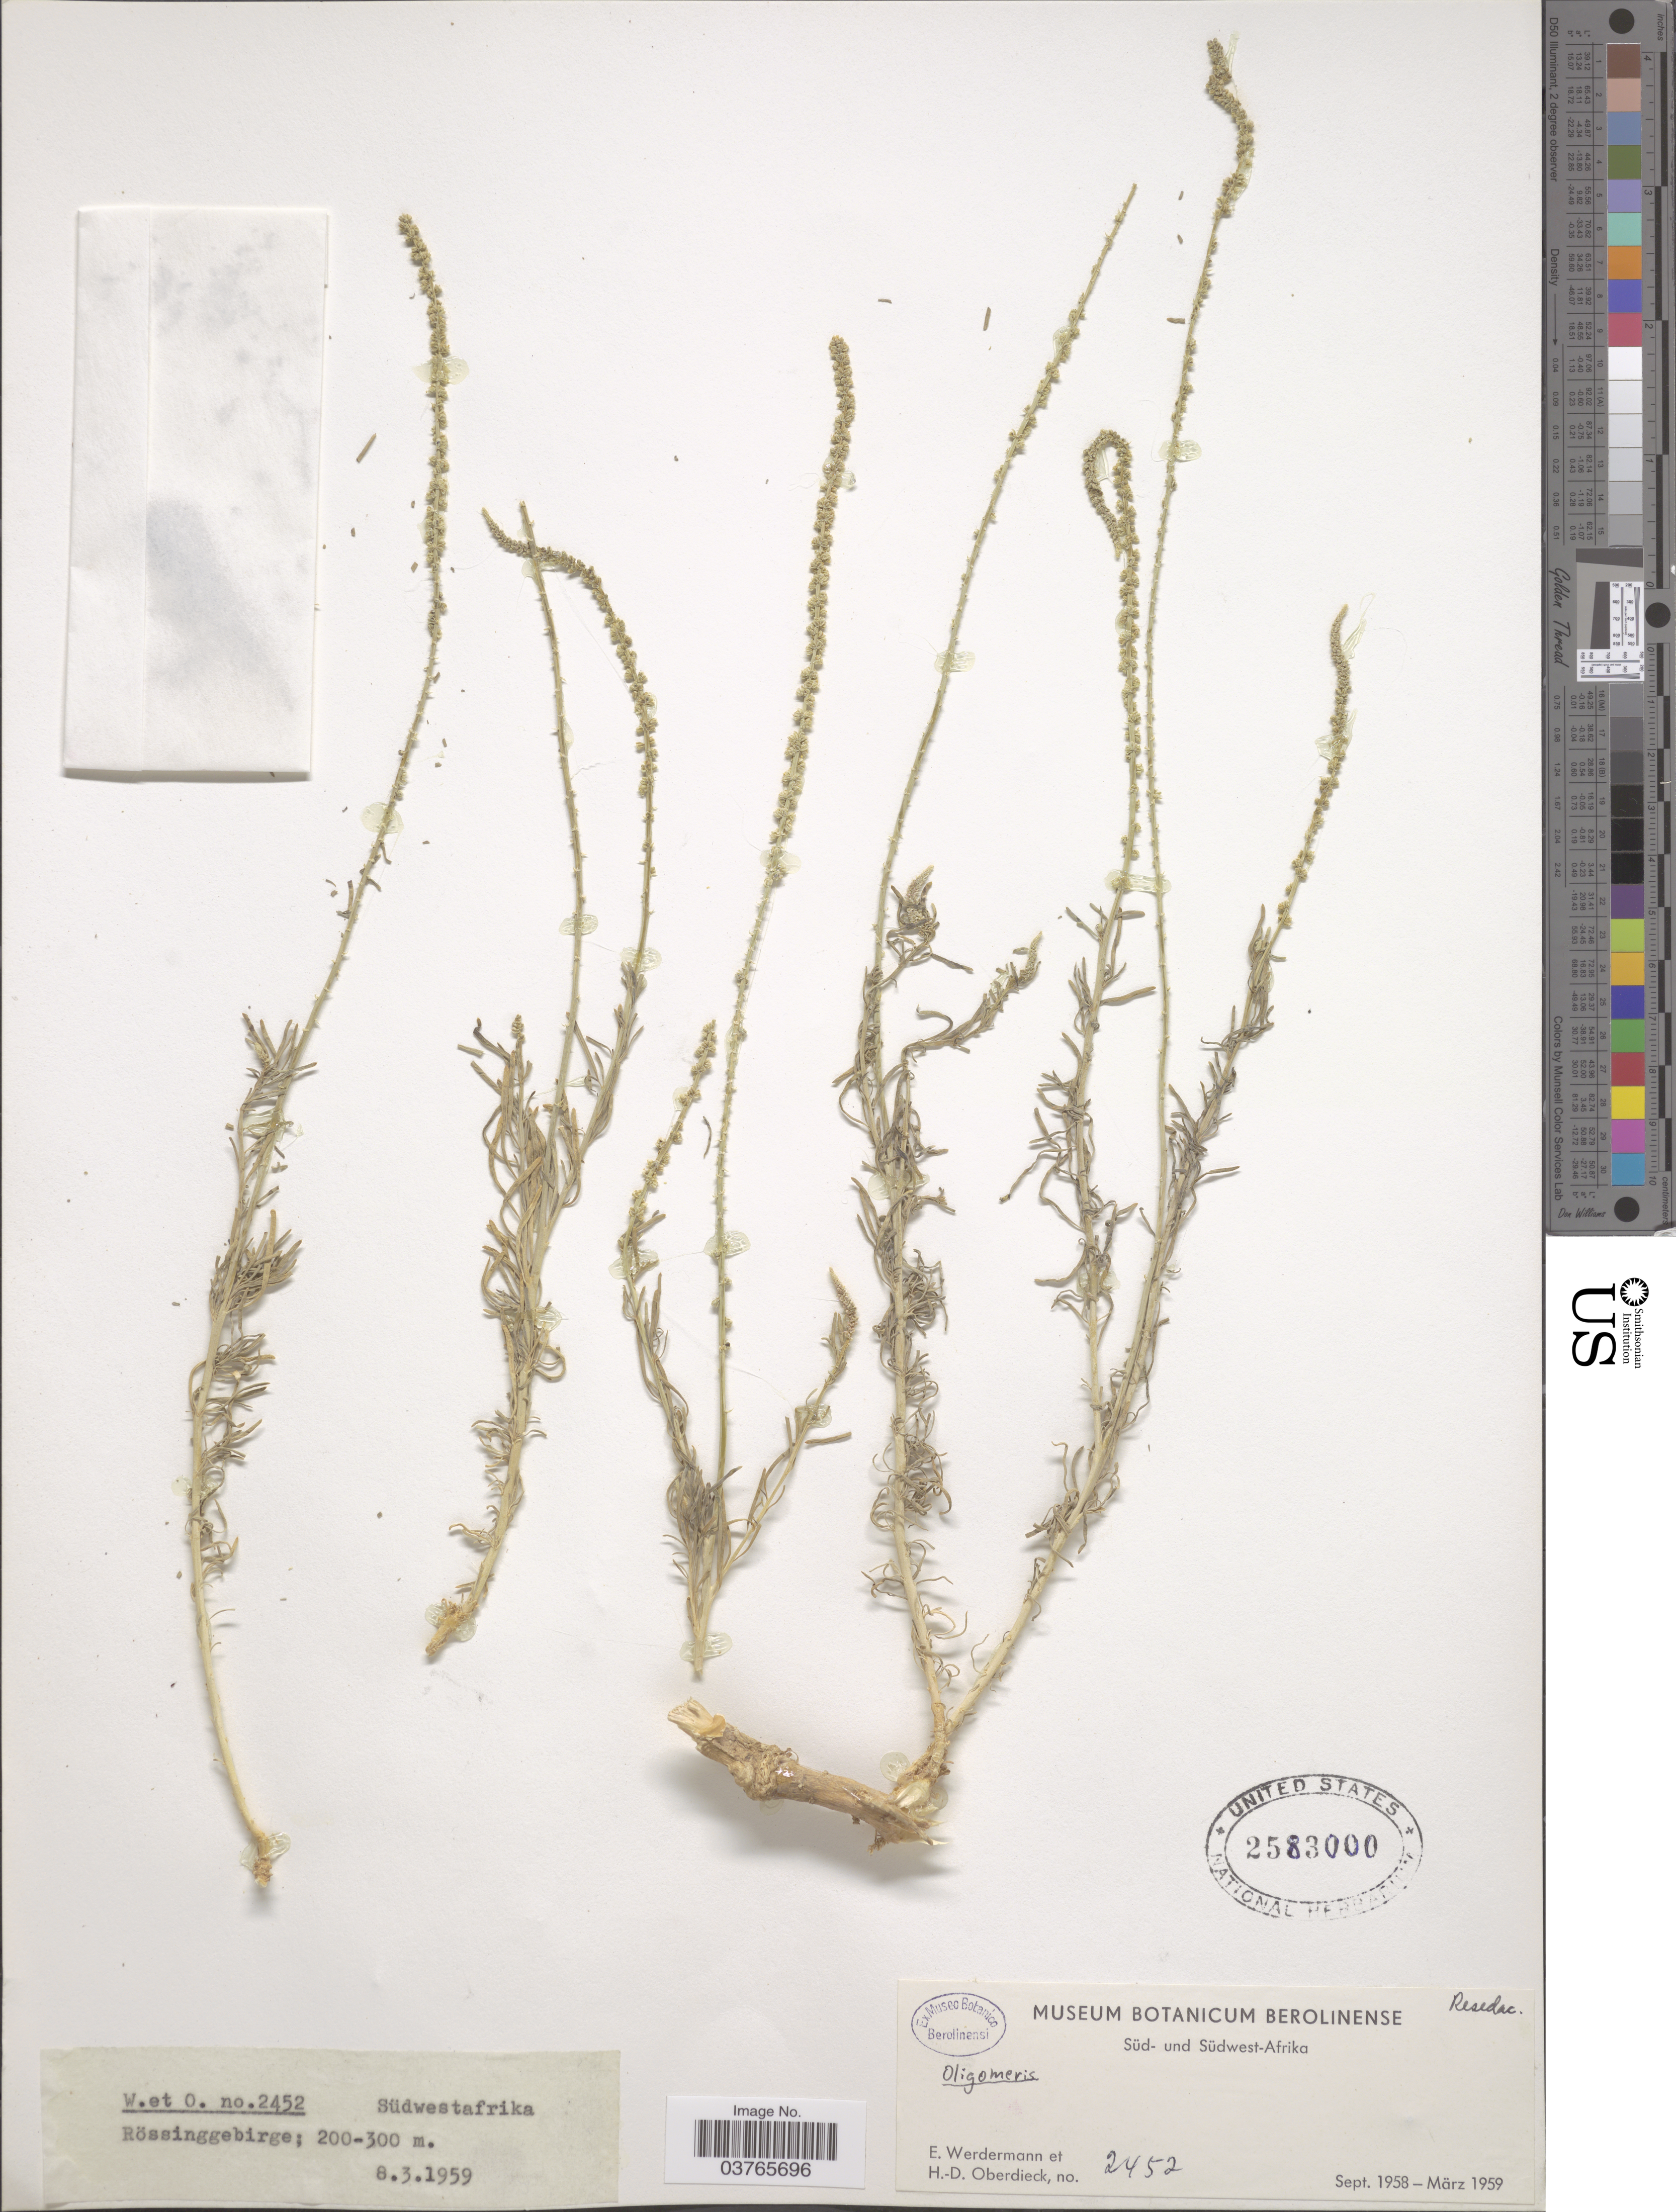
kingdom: Plantae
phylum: Tracheophyta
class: Magnoliopsida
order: Brassicales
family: Resedaceae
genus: Oligomeris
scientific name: Oligomeris sp.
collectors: E. Werdermann & H. Oberdieck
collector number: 2452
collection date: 1958-09/1959-03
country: Namibia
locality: Südwestafrika. Rössinggebirge.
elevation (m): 200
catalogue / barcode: US 2583000